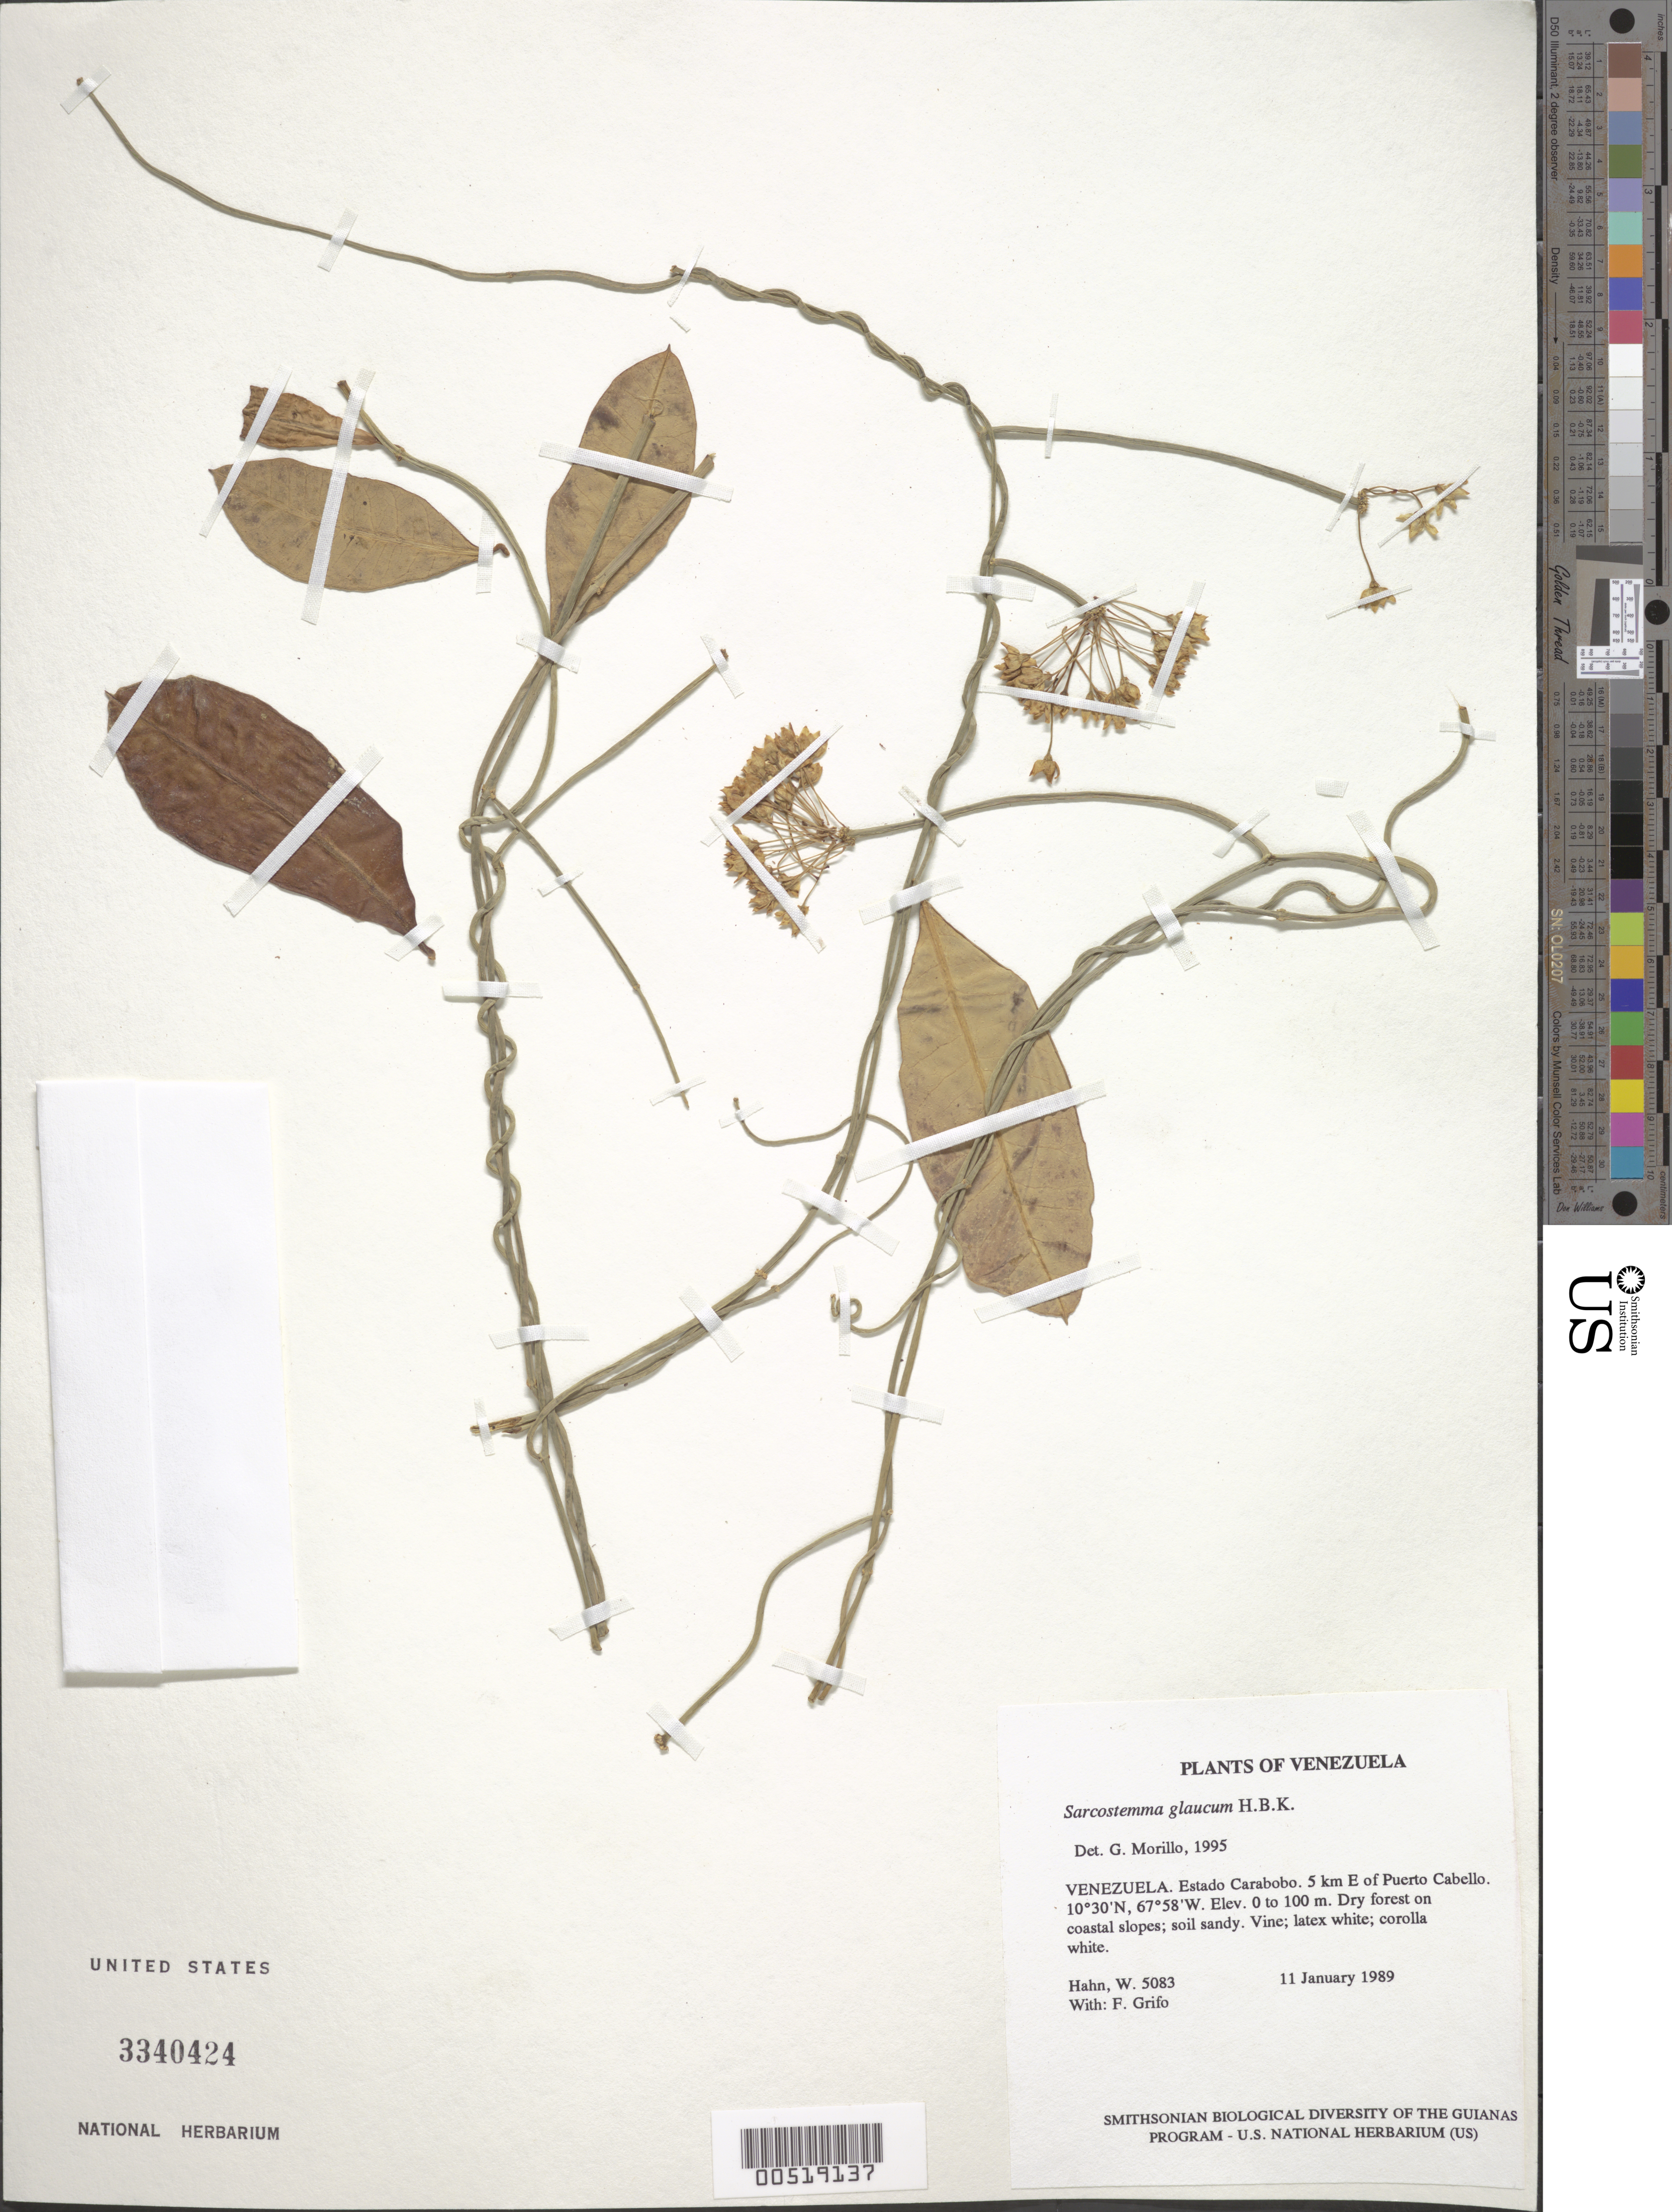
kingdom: Plantae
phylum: Tracheophyta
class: Magnoliopsida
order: Gentianales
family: Apocynaceae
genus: Sarcostemma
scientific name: Sarcostemma glaucum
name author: Kunth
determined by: Morillo, G.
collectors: W. J. Hahn & F. Grifo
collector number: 5083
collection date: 1989-01-11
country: Venezuela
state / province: Carabobo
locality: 5 km E of Puerto Cabello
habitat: Dry forest on coastal slopes; soil sandy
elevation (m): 0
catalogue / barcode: US 3340424